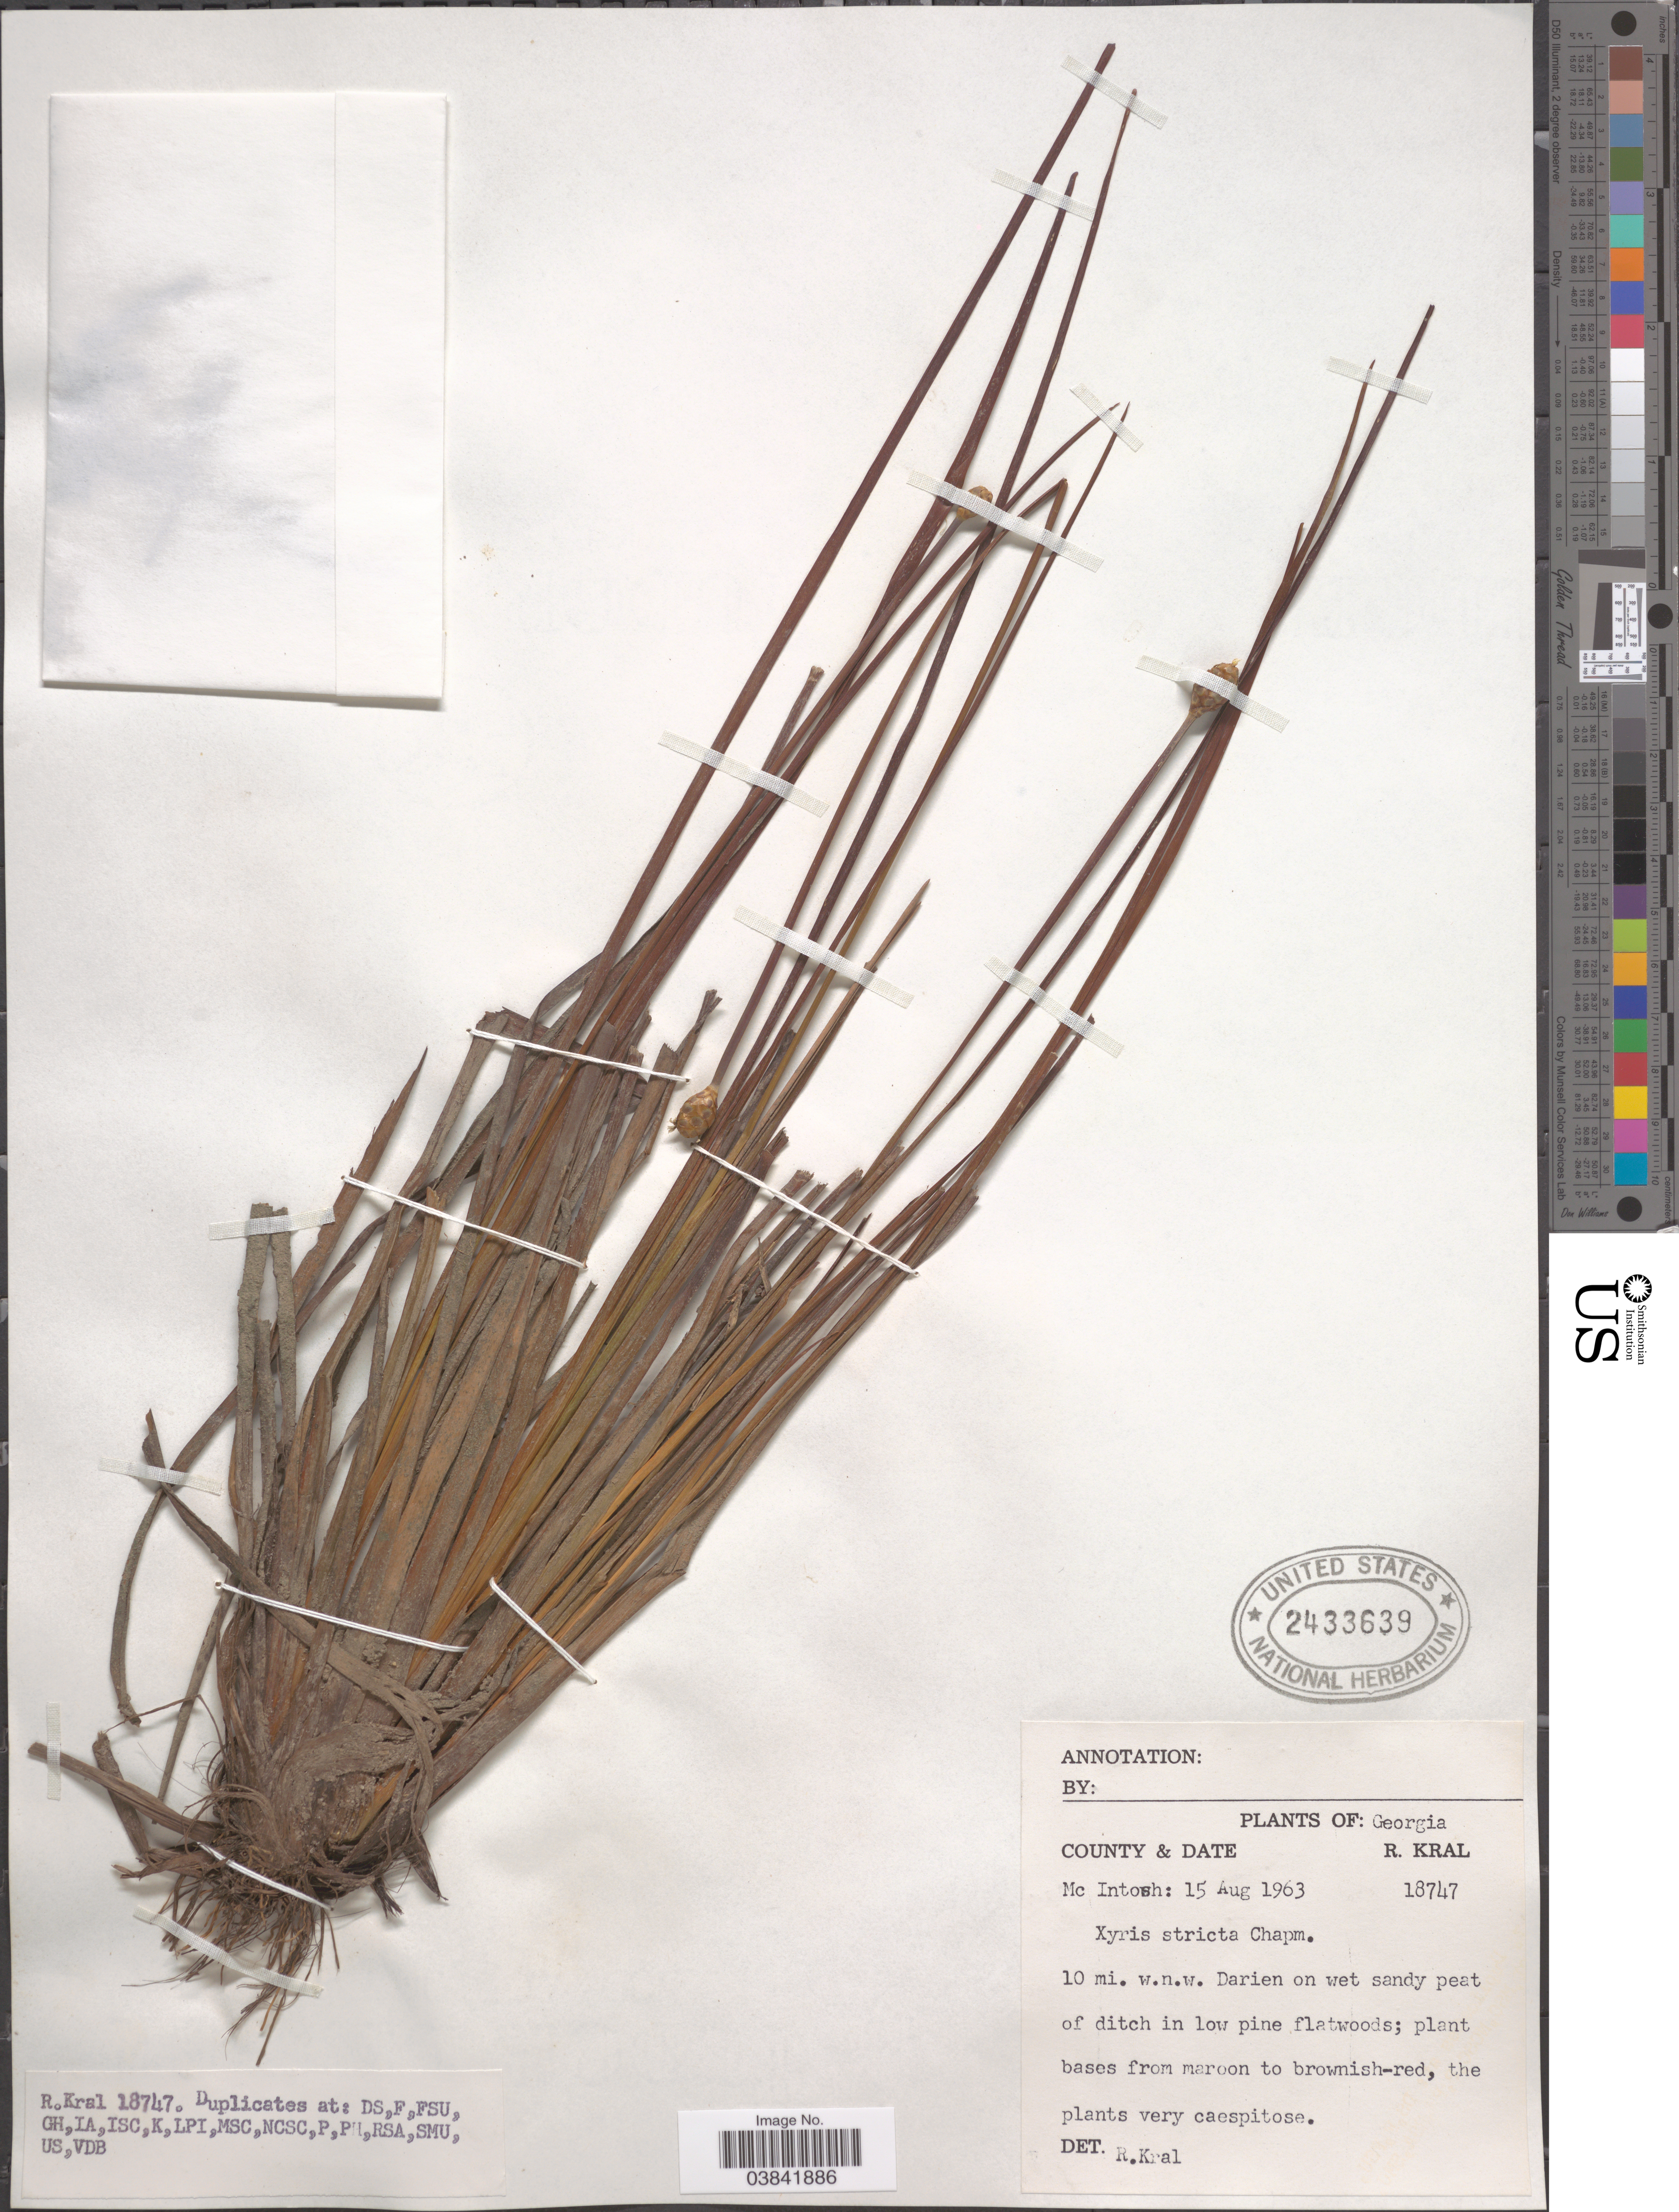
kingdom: Plantae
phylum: Tracheophyta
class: Liliopsida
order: Poales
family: Xyridaceae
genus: Xyris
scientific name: Xyris stricta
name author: Chapm.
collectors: R. Kral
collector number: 18747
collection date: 1963-08-15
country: United States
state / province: Georgia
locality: County Mc Intosh: 10 mi. w. n. w. Darien on wet sandy peat of ditch in low pine flatwoods.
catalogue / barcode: US 2433639